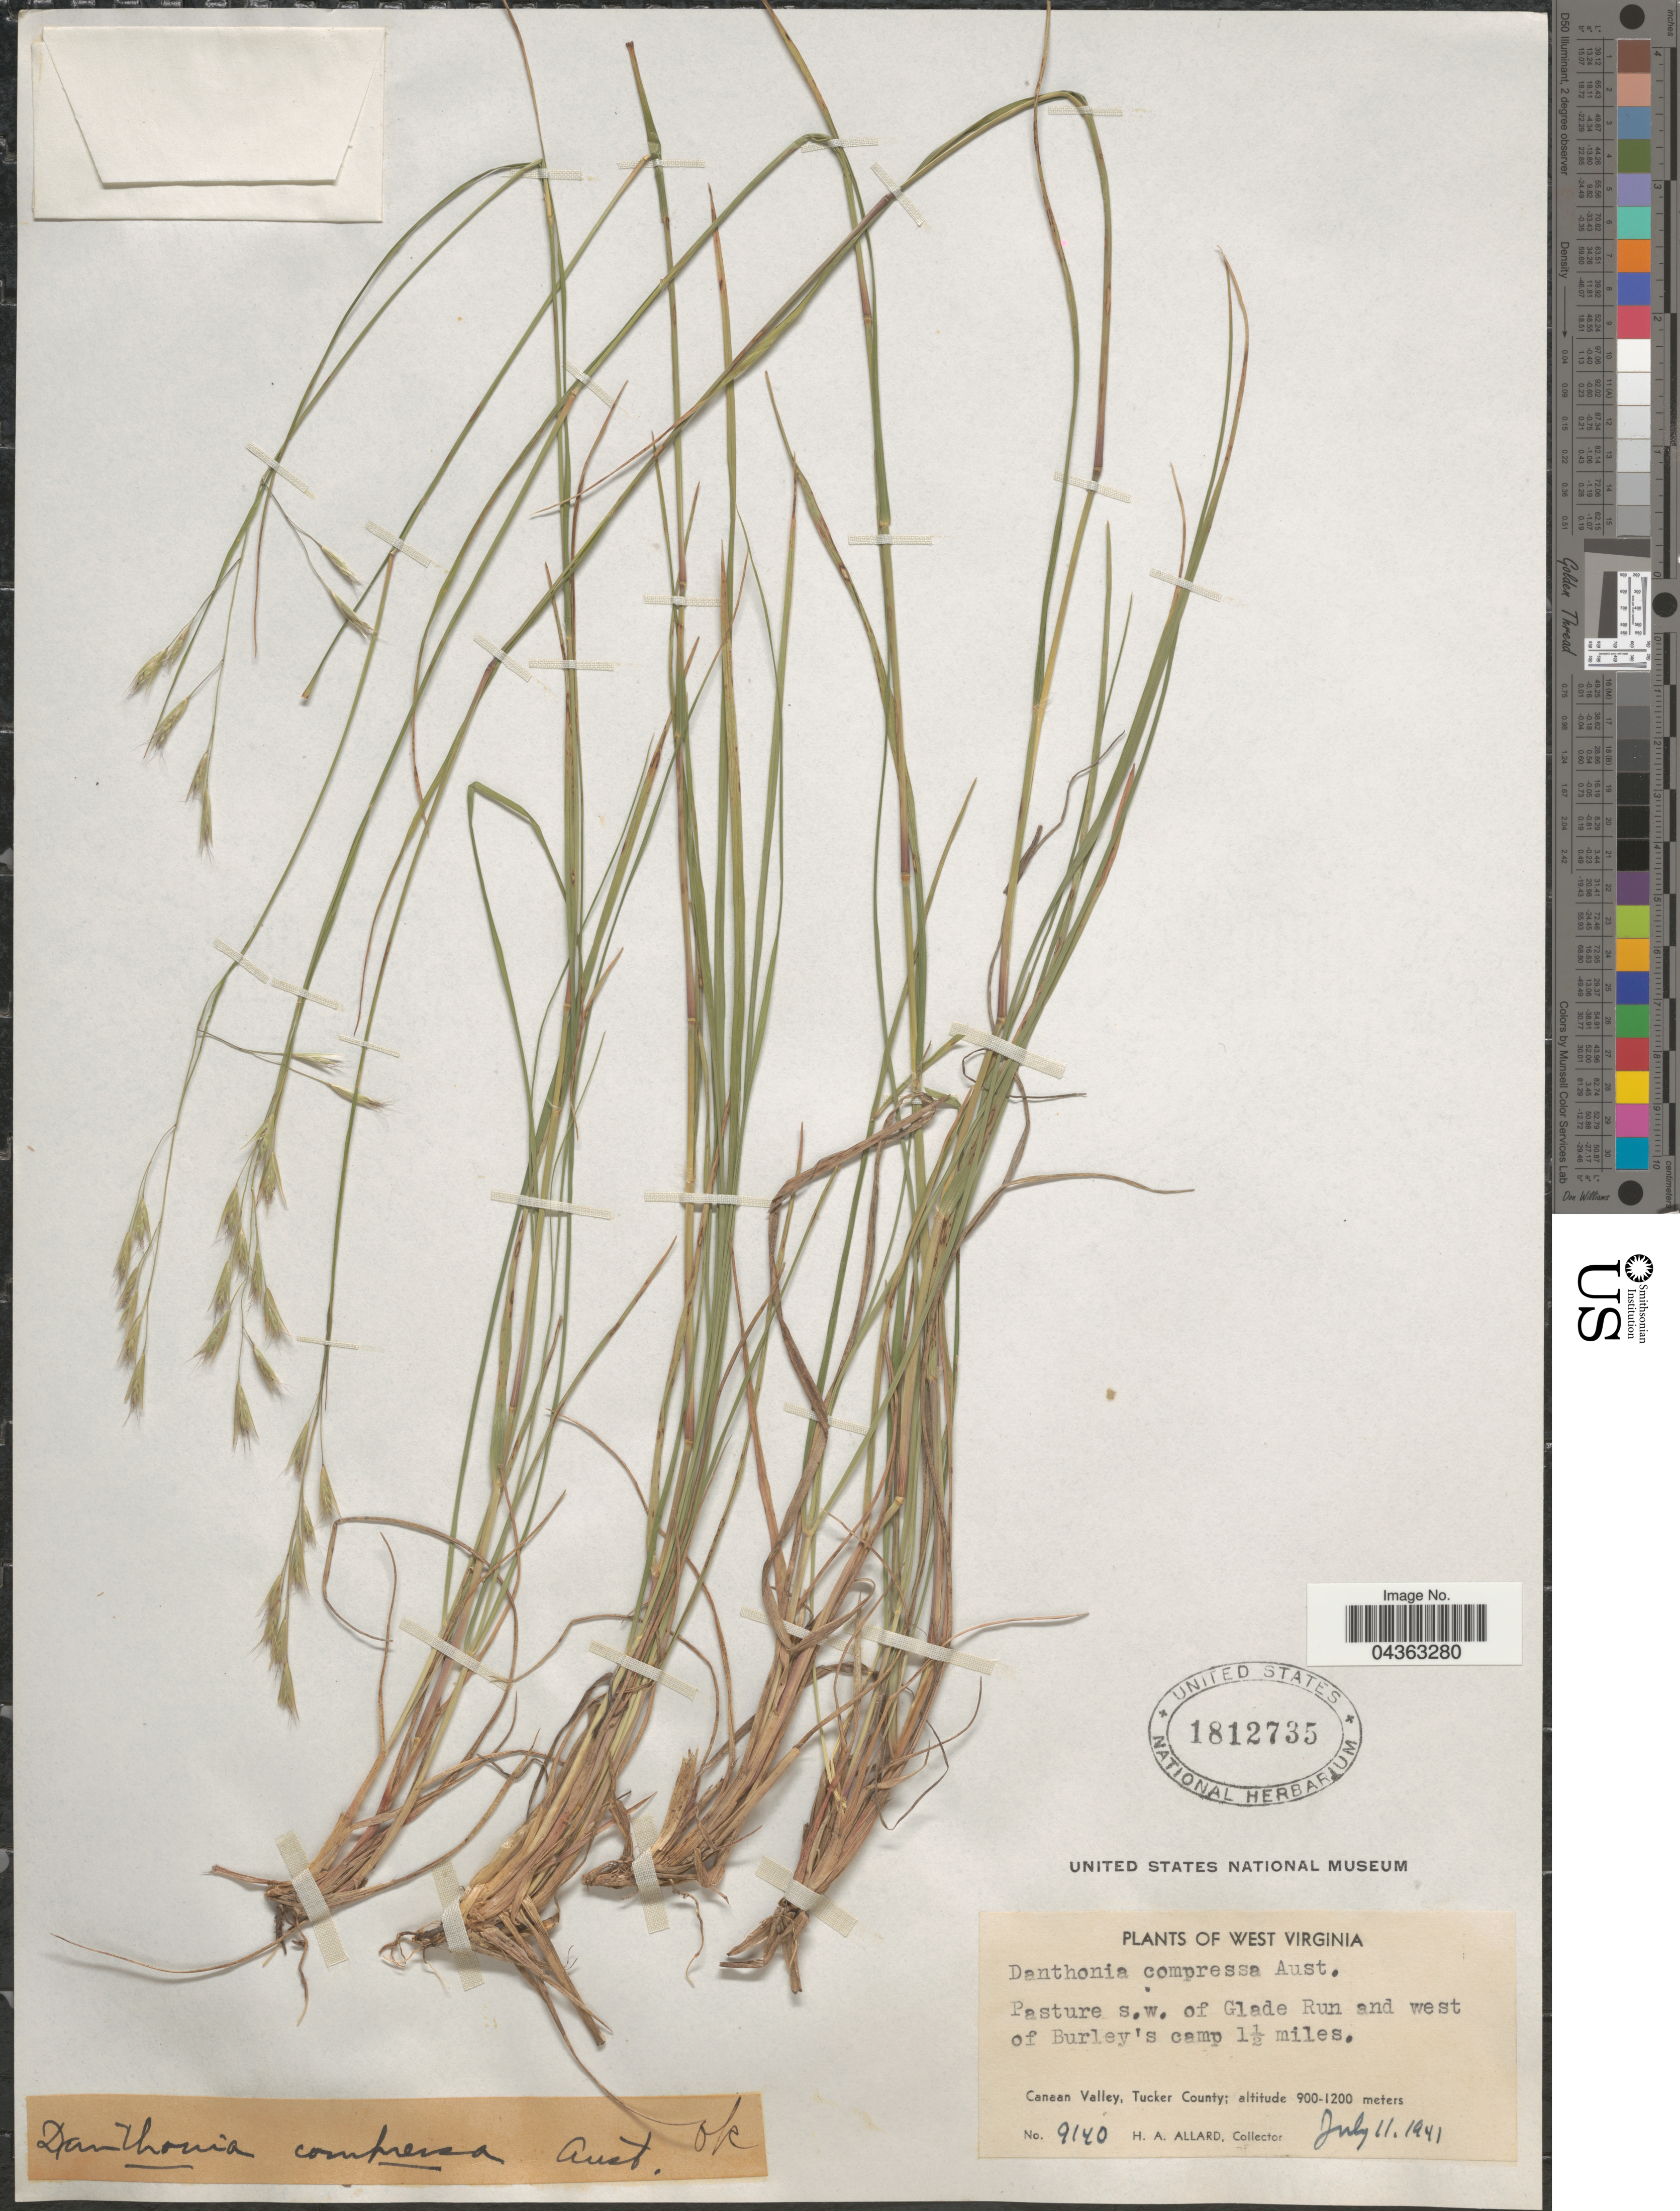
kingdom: Plantae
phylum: Tracheophyta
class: Liliopsida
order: Poales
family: Poaceae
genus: Danthonia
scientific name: Danthonia compressa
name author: Austin in F. Peck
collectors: H. A. Allard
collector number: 9140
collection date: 1941-07-11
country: United States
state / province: West Virginia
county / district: Tucker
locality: Pasture s.w. of Glade Run and west of Burley's camp 1½ miles. Canaan Valley, Tucker County.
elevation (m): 900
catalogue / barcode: US 1812735